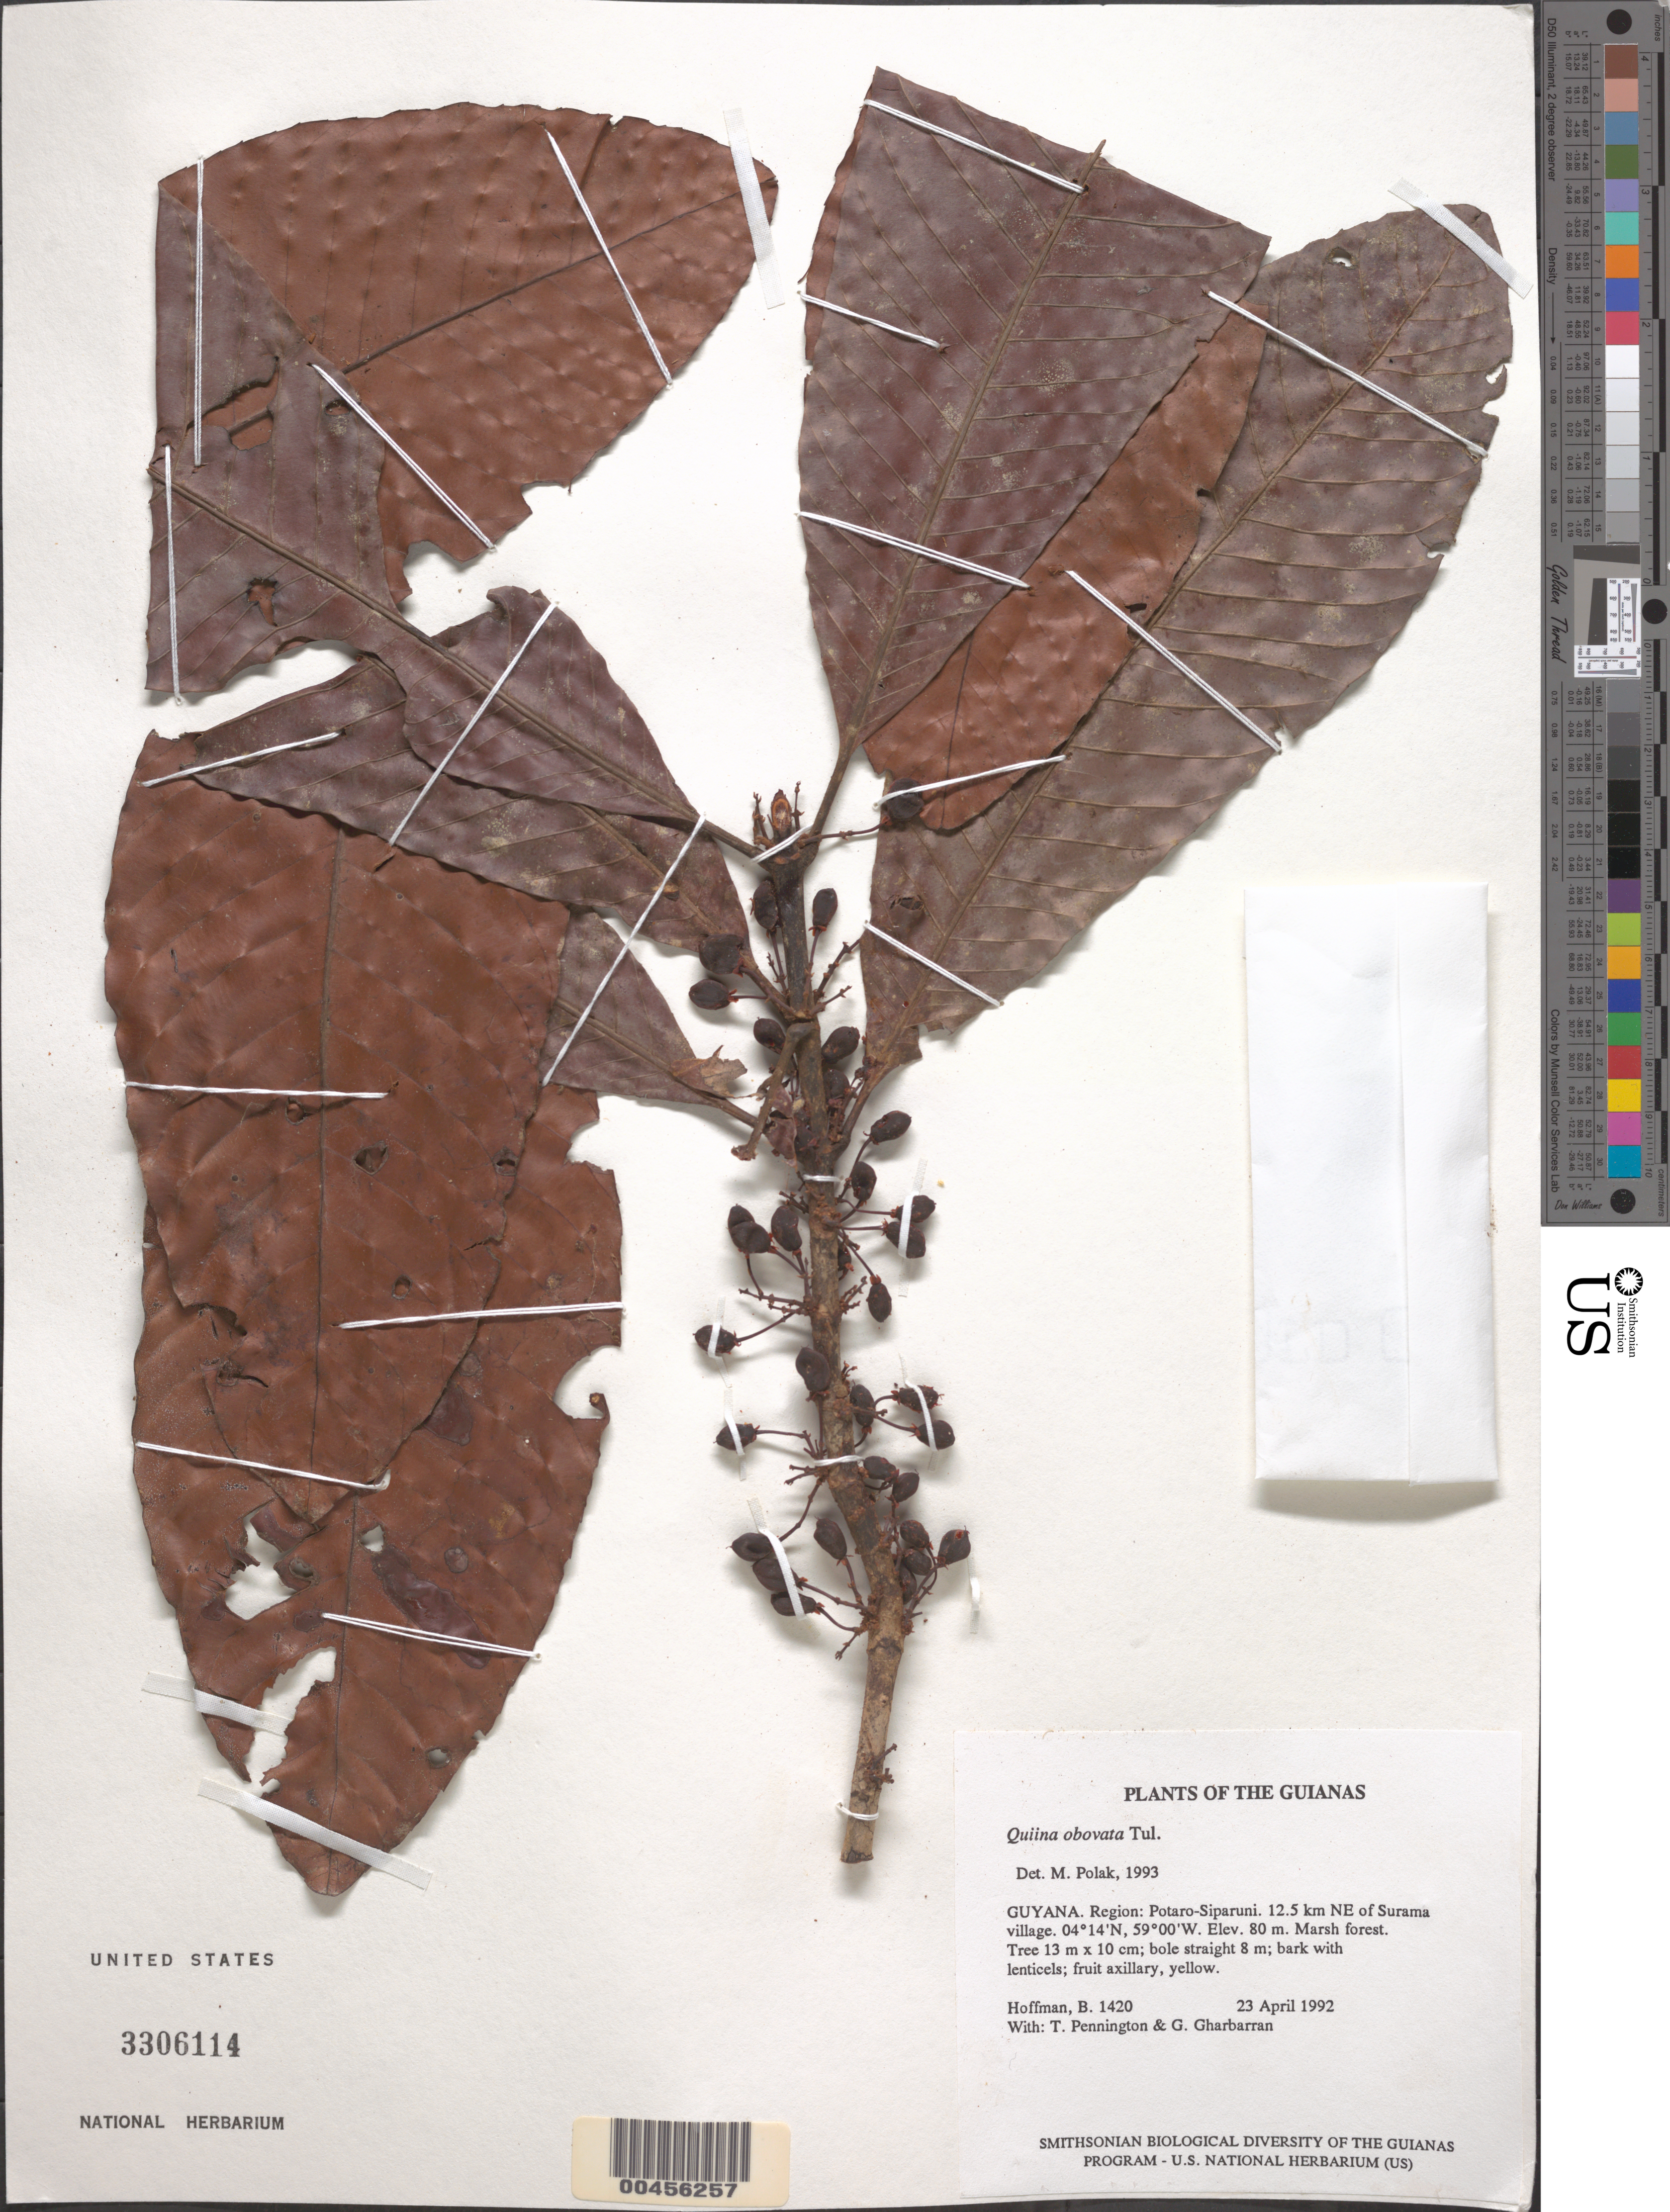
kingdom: Plantae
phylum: Tracheophyta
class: Magnoliopsida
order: Malpighiales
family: Quiinaceae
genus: Quiina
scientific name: Quiina obovata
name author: Tul.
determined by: Polak, M.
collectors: B. Hoffman, R. T. Pennington & G. Gharbarran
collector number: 1420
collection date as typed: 23 April 1992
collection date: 1992-04-23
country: Guyana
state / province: Potaro-Siparuni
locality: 12.5 km NE of Surama village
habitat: Marsh forest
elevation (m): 80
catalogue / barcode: US 3306114